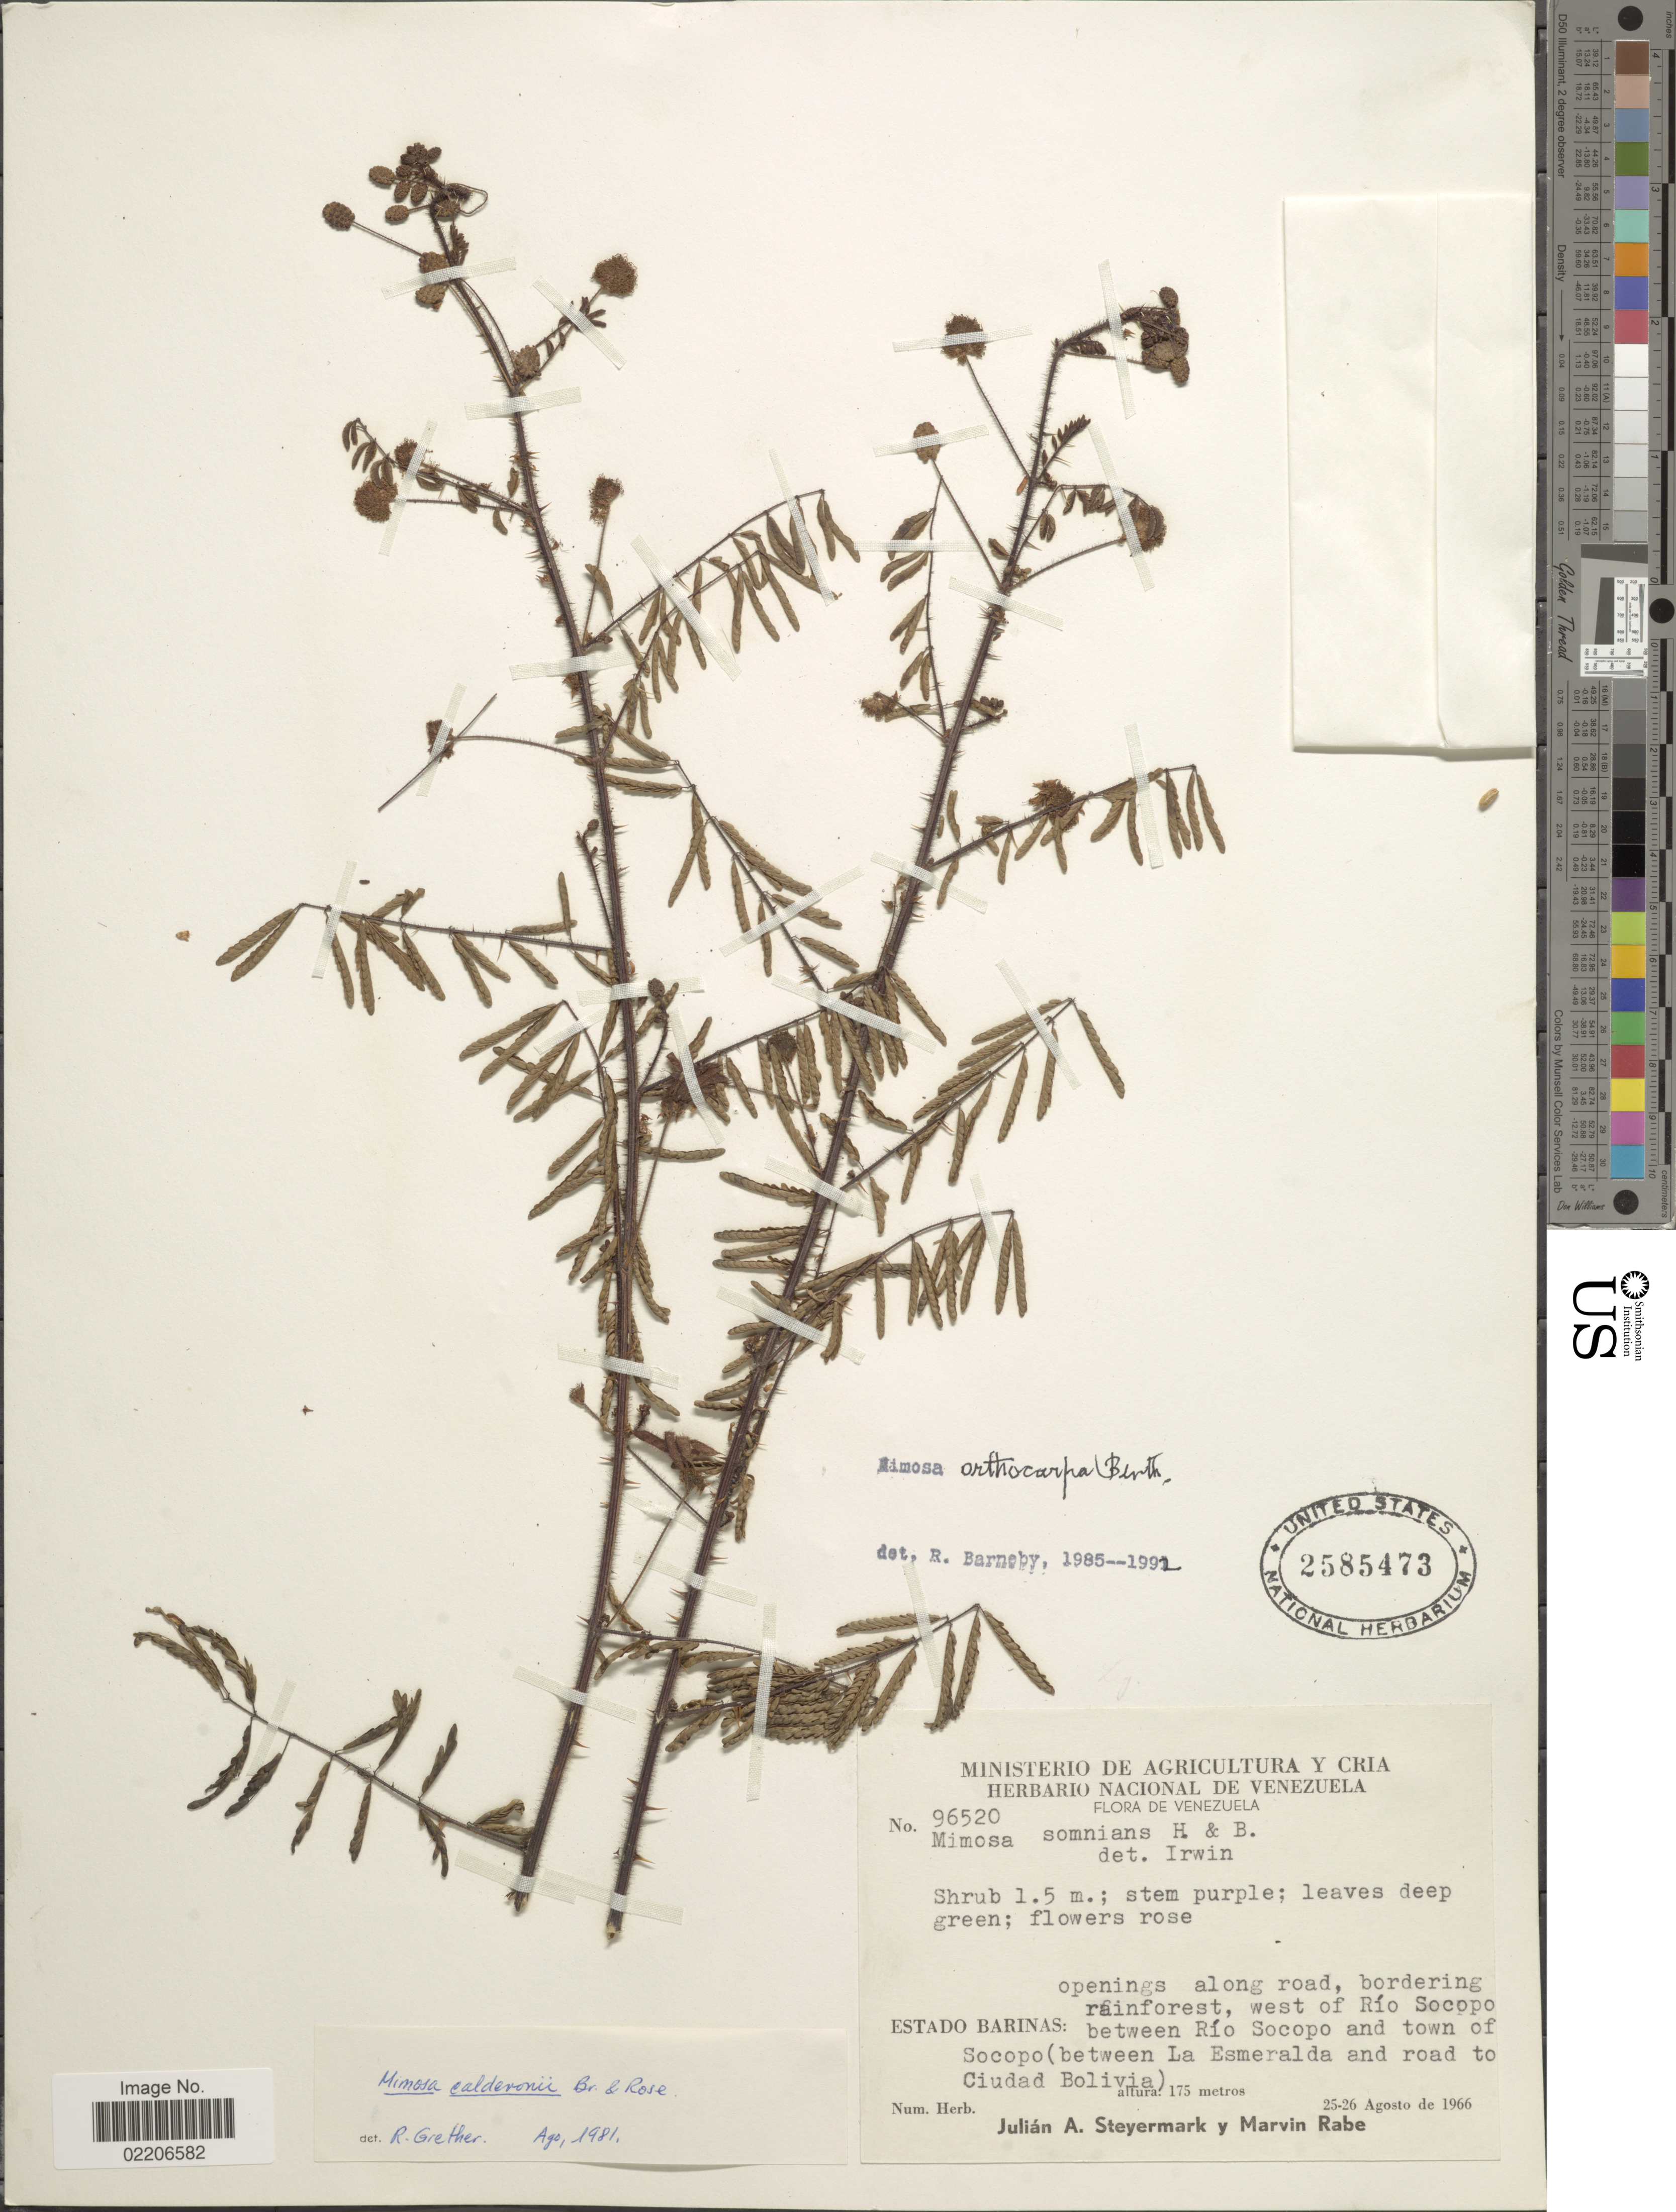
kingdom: Plantae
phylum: Tracheophyta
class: Magnoliopsida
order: Fabales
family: Fabaceae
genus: Mimosa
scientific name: Mimosa orthocarpa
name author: Spruce ex Benth.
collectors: J. Steyermark & M. Rabe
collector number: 96520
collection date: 1966-08-25/1966-08-26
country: Venezuela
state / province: Barinas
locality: Openings along road, bordering rainforest, west of Río Socopo. Estado Barinas: between Río Socopo and town of Socopo (between La Esmeralda and road to Ciudad Bolivia)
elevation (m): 175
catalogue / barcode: US 2585473